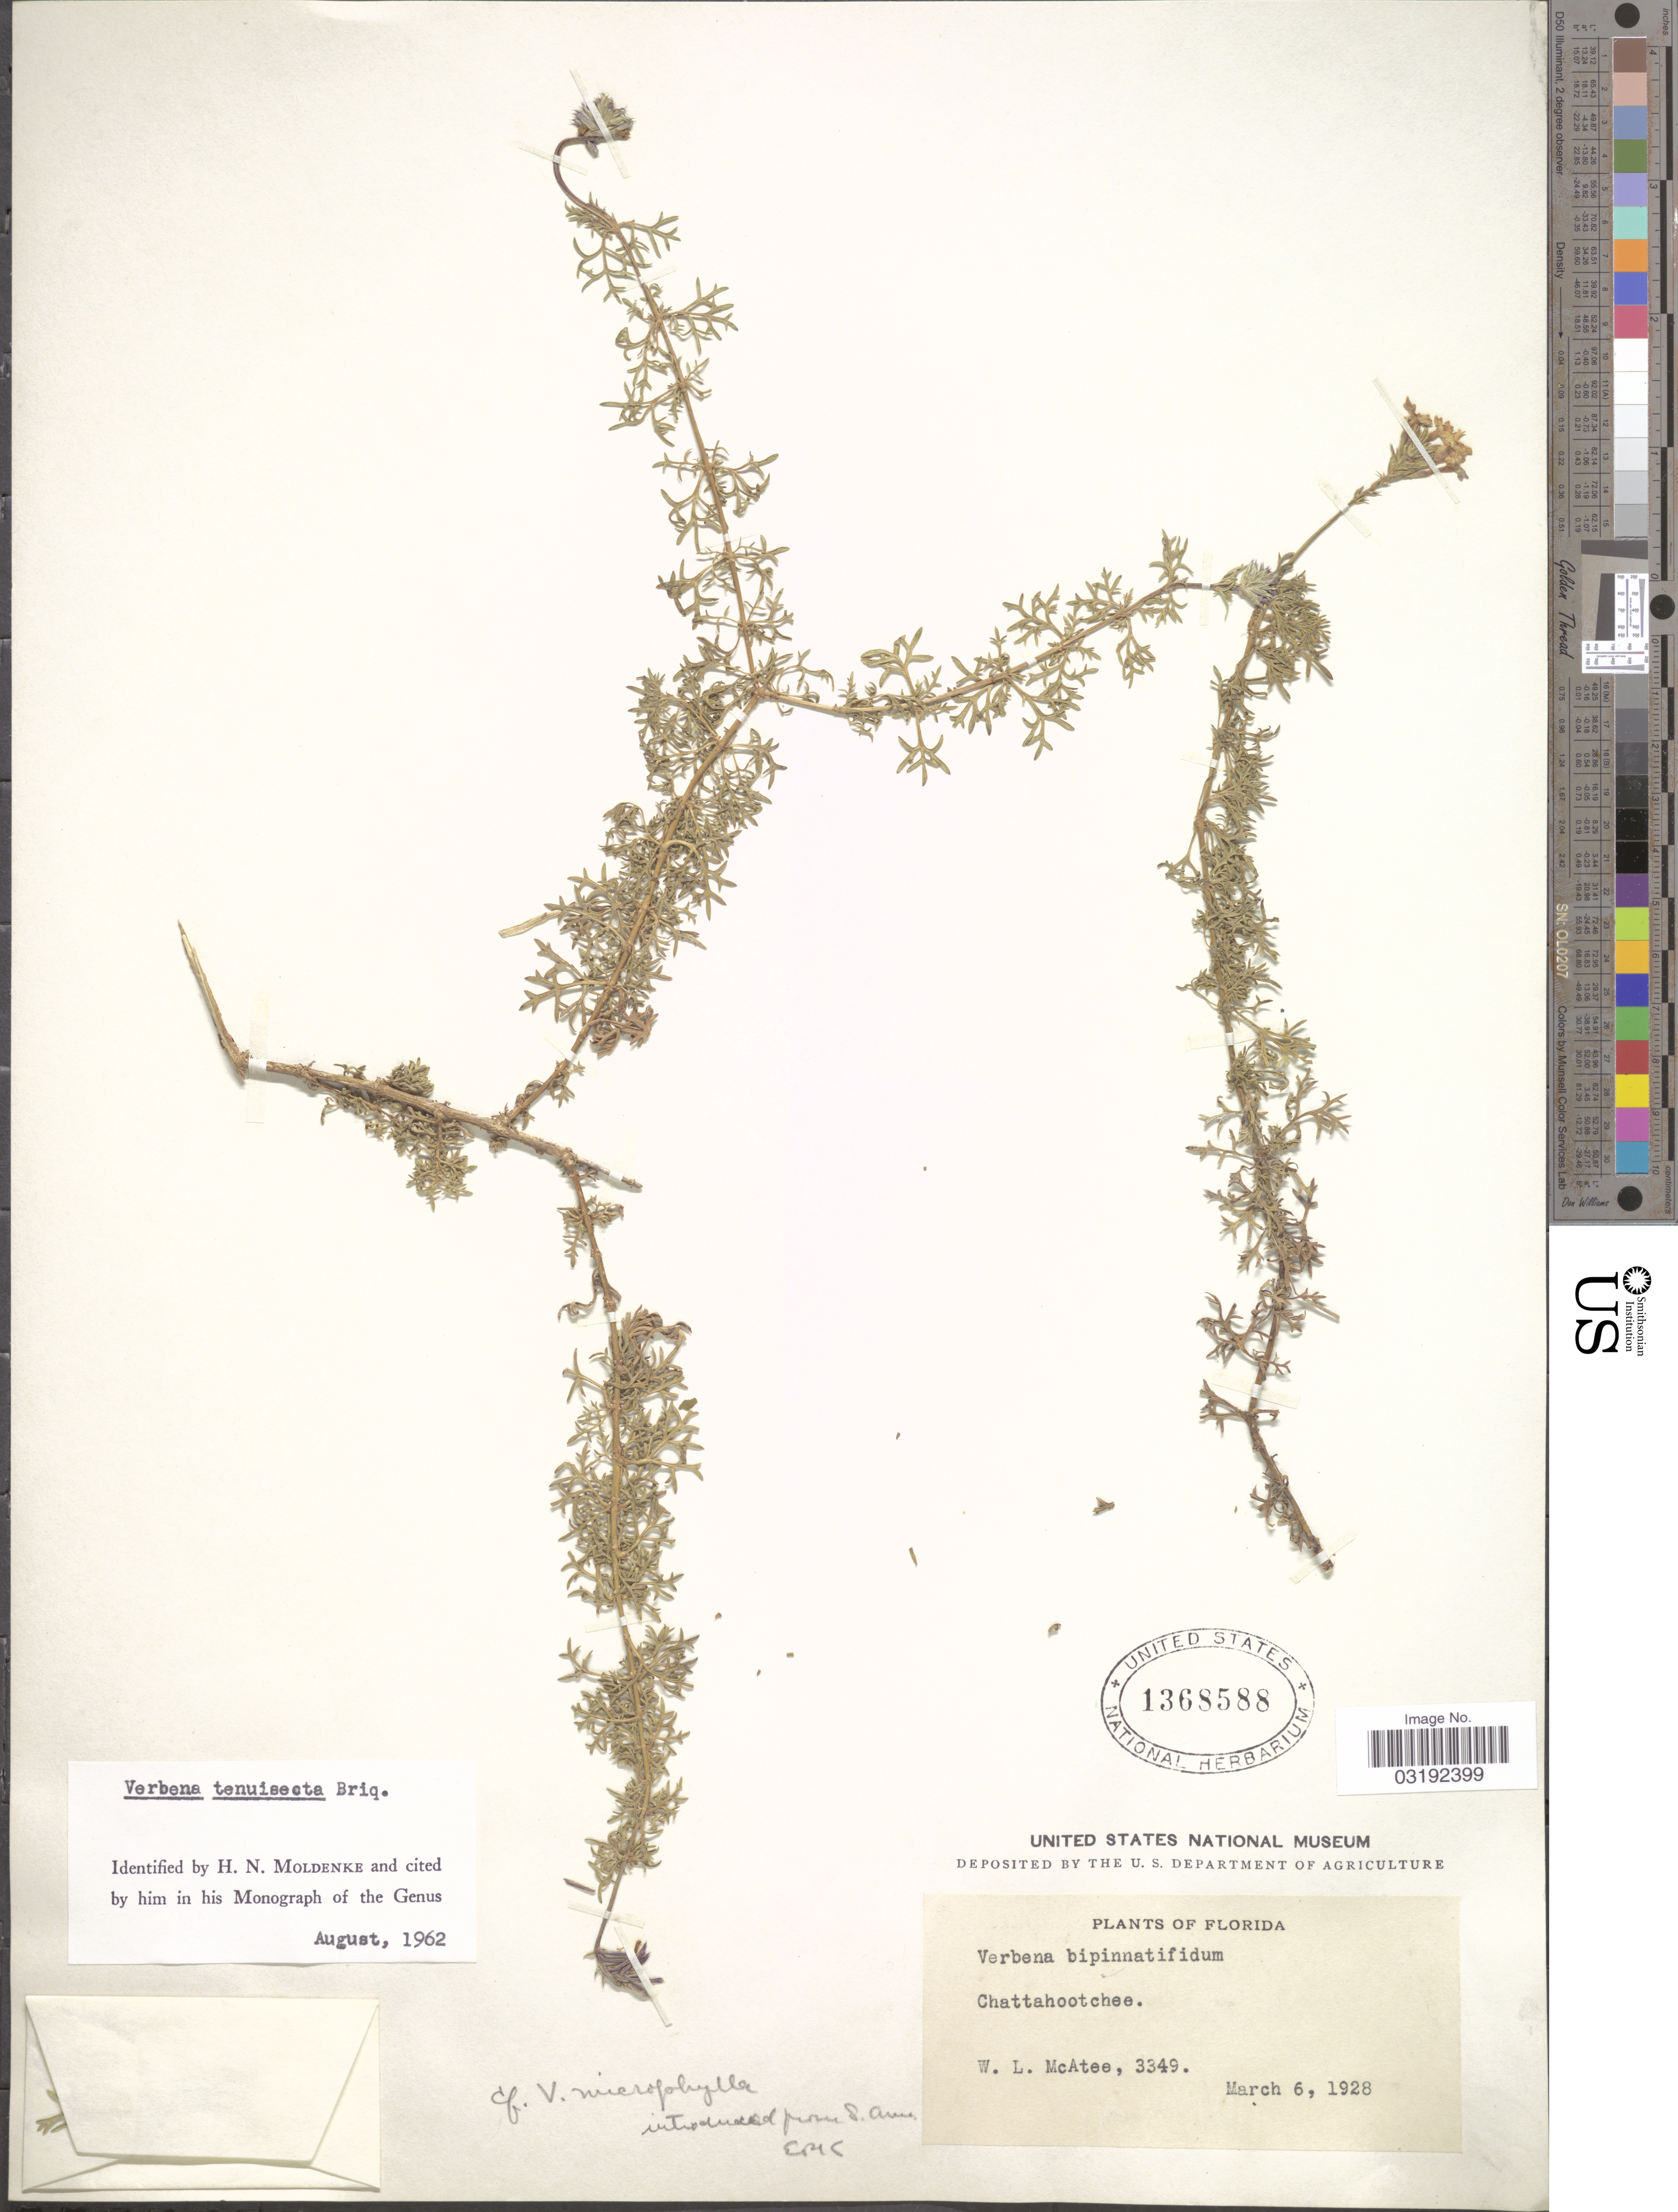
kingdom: Plantae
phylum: Tracheophyta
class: Magnoliopsida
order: Lamiales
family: Verbenaceae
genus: Verbena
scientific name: Verbena tenuisecta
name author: Briq.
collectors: W. McAtee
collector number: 3349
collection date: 1928-03-06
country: United States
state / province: Florida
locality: Chattahootchee.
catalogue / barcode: US 1368588